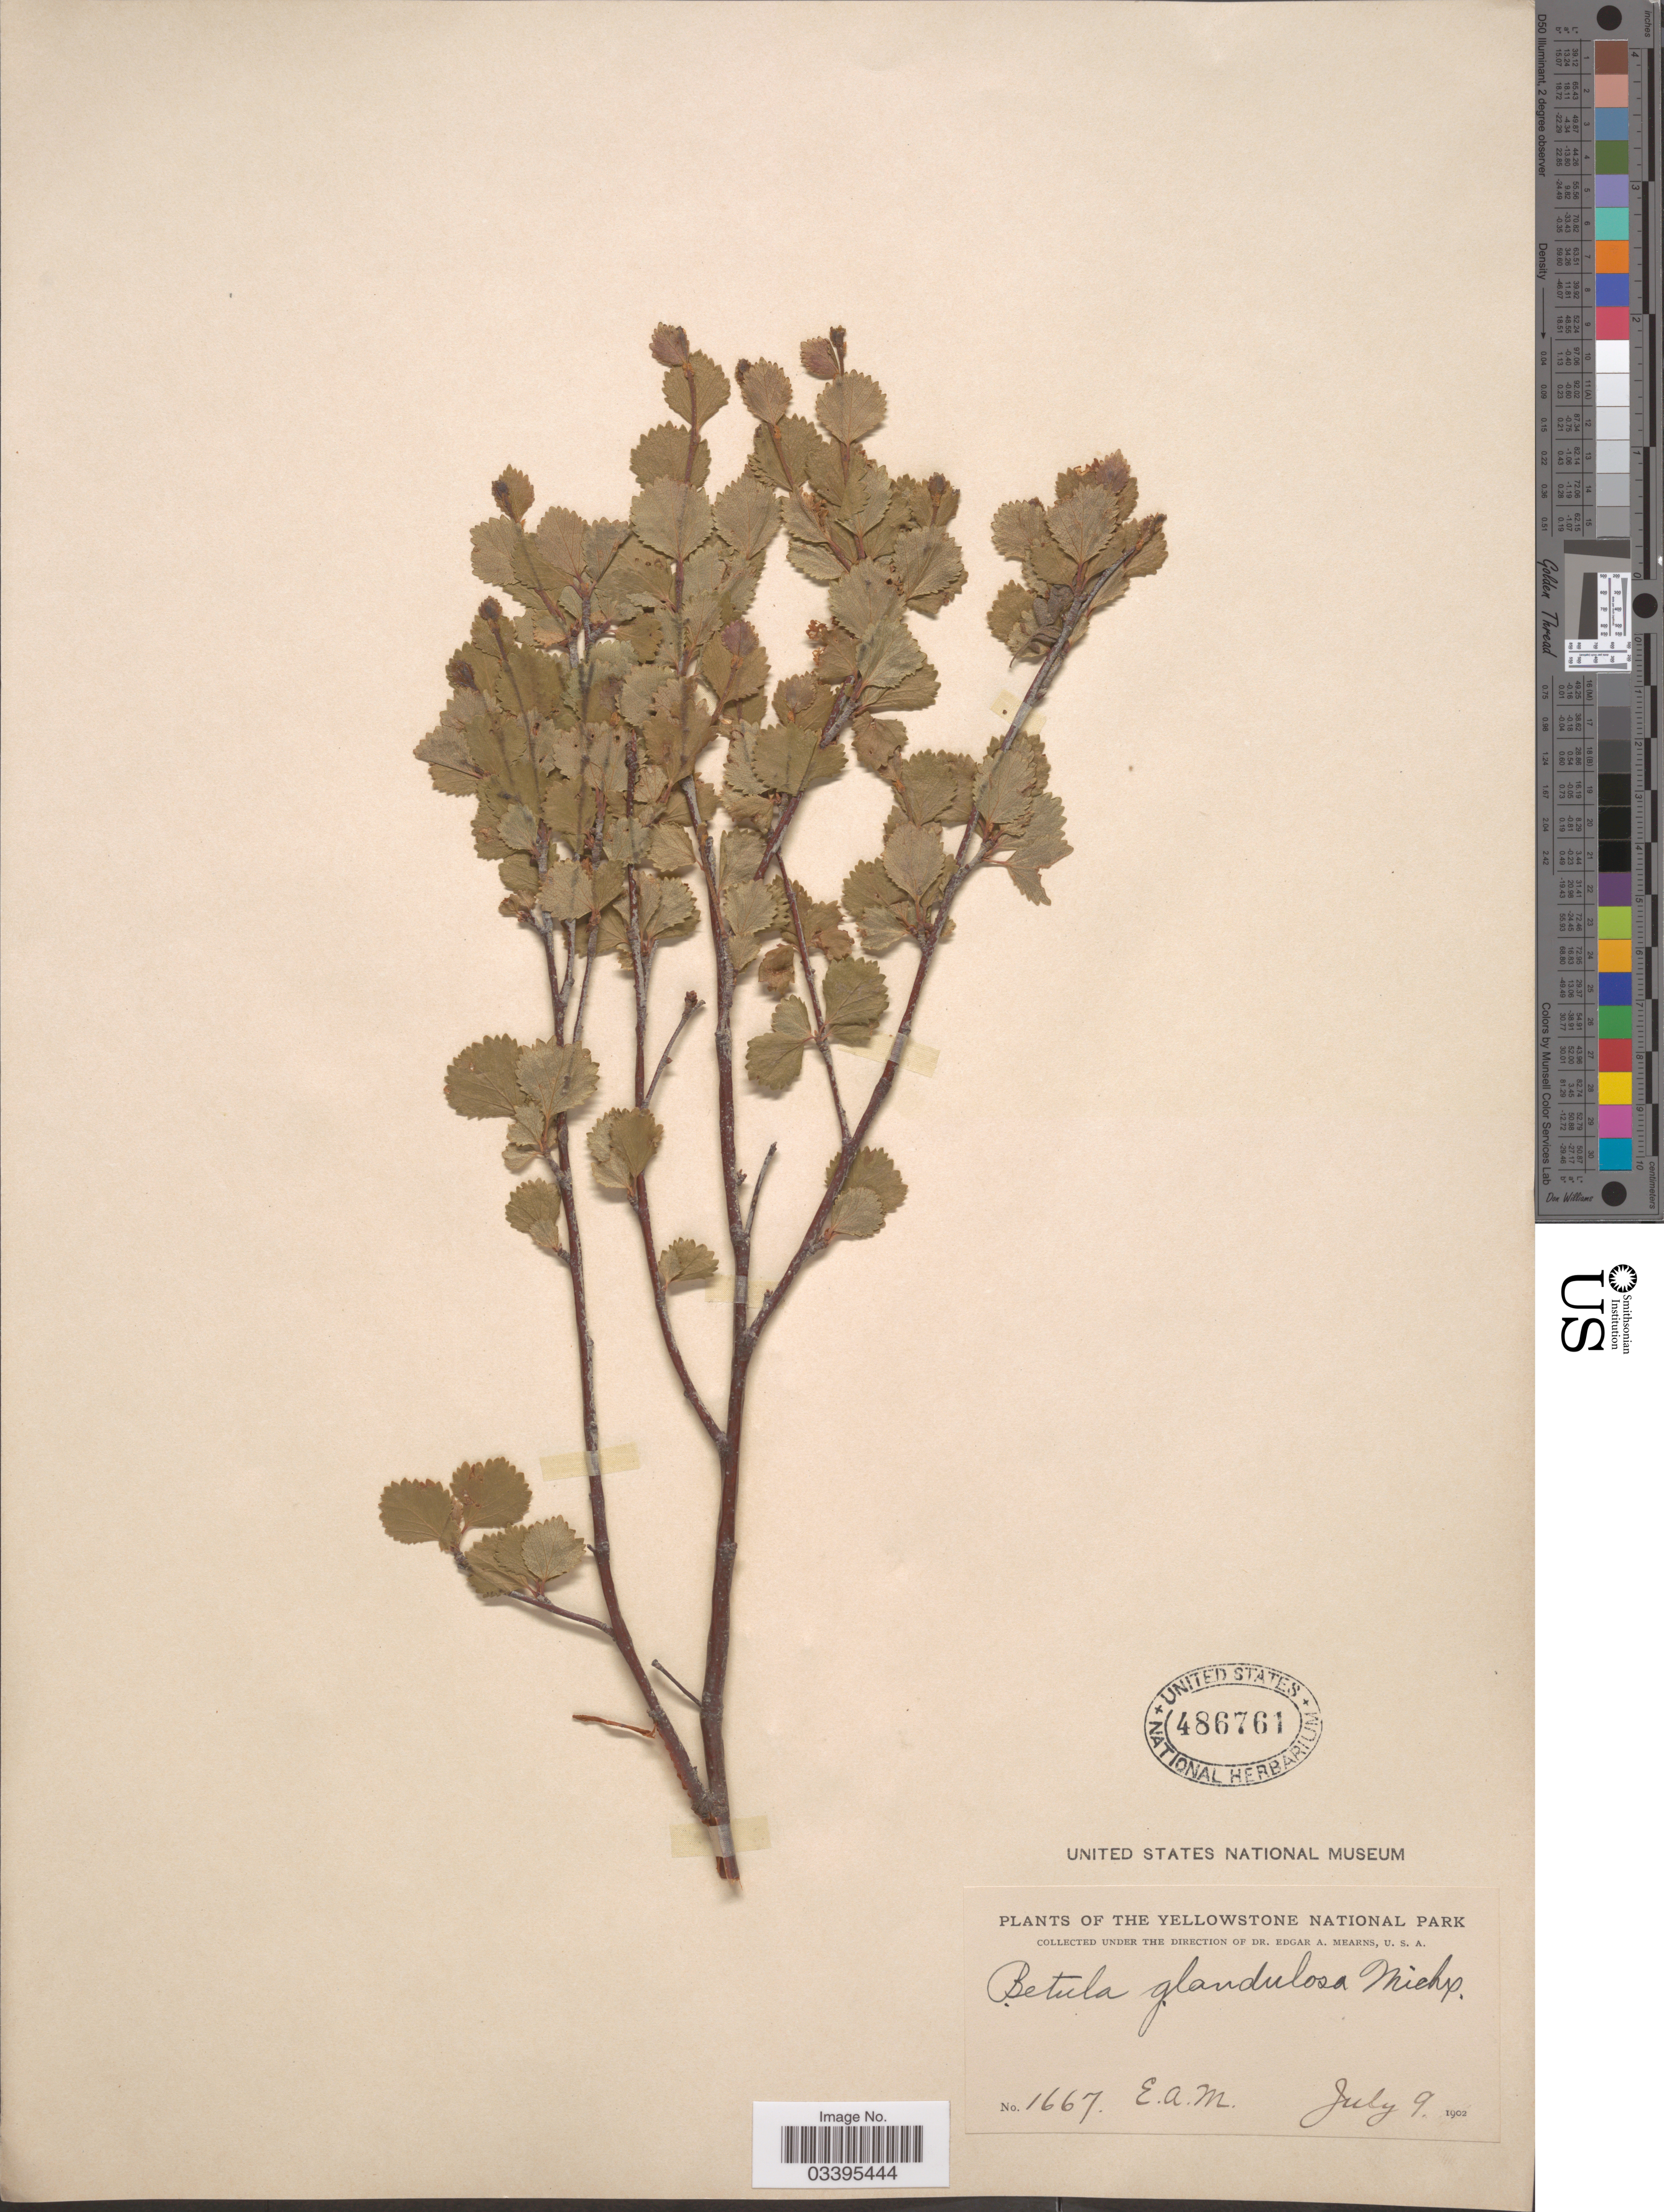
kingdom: Plantae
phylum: Tracheophyta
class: Magnoliopsida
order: Fagales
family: Betulaceae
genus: Betula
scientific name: Betula glandulosa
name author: Michx.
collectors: E. A. Mearns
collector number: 1667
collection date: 1902-07-09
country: United States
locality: The Yellowstone National Park.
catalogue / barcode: US 486761